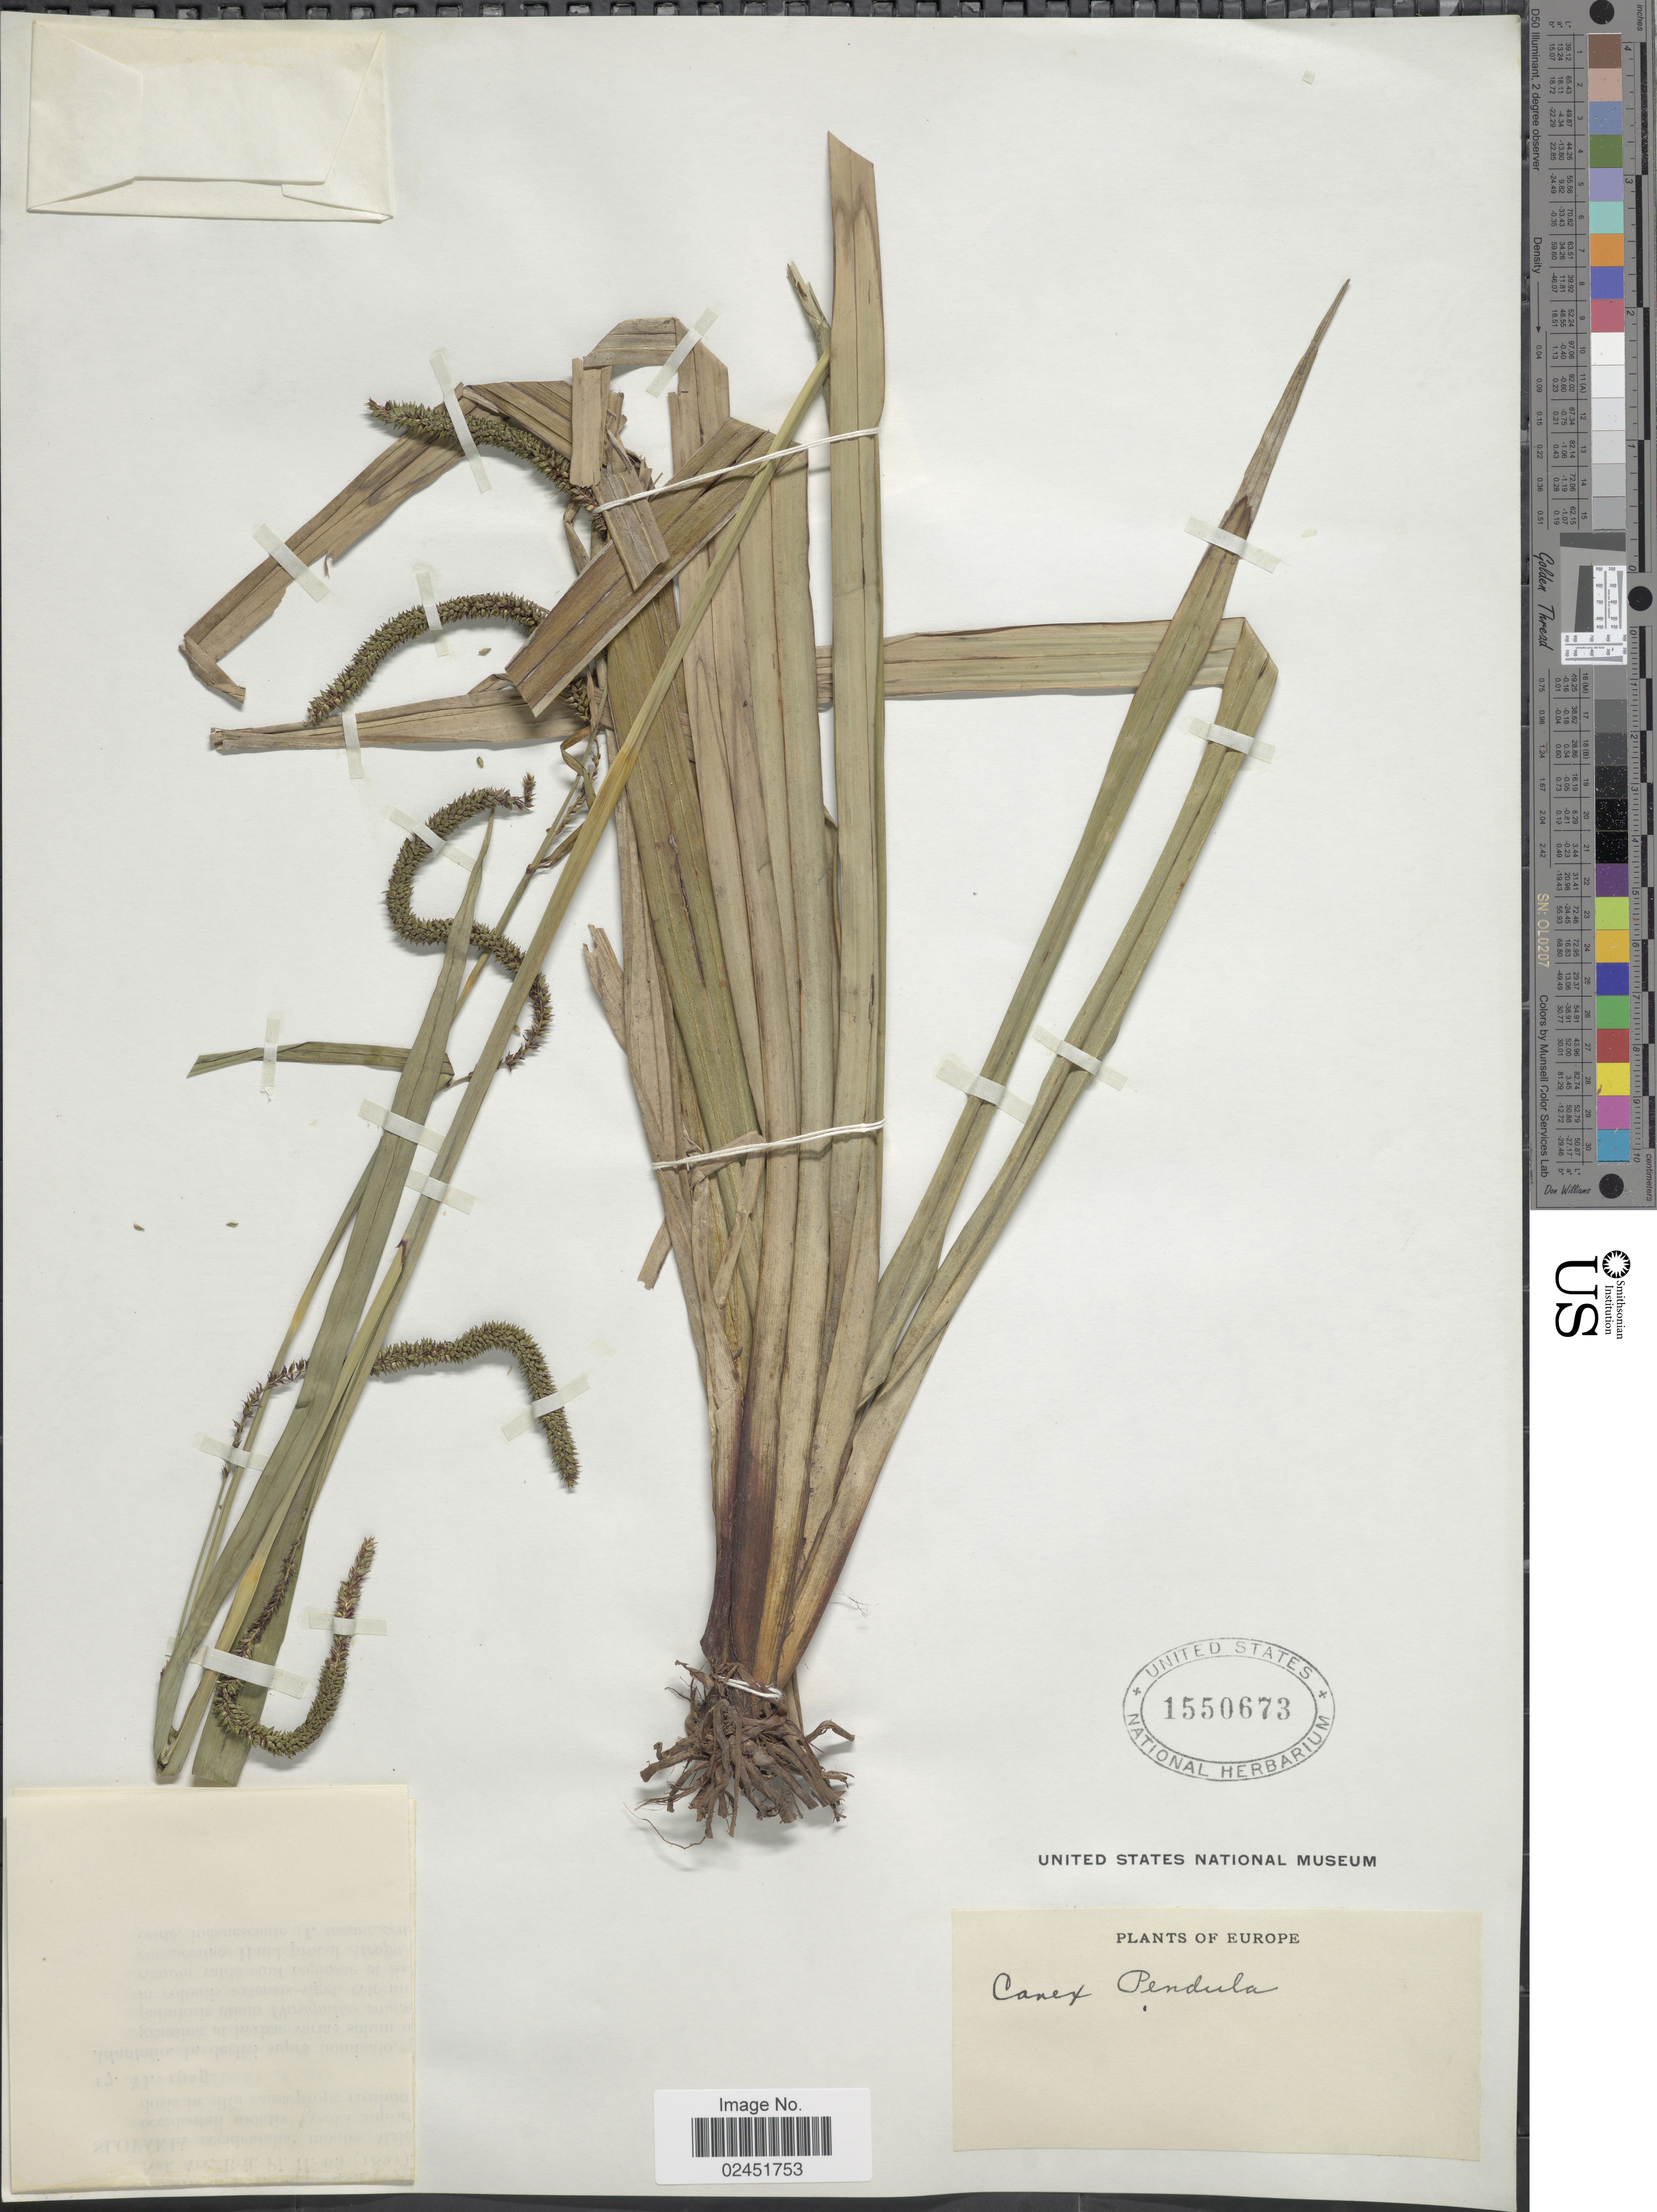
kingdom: Plantae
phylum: Tracheophyta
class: Liliopsida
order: Poales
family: Cyperaceae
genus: Carex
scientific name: Carex pendula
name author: Huds.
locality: Europe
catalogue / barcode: US 1550673